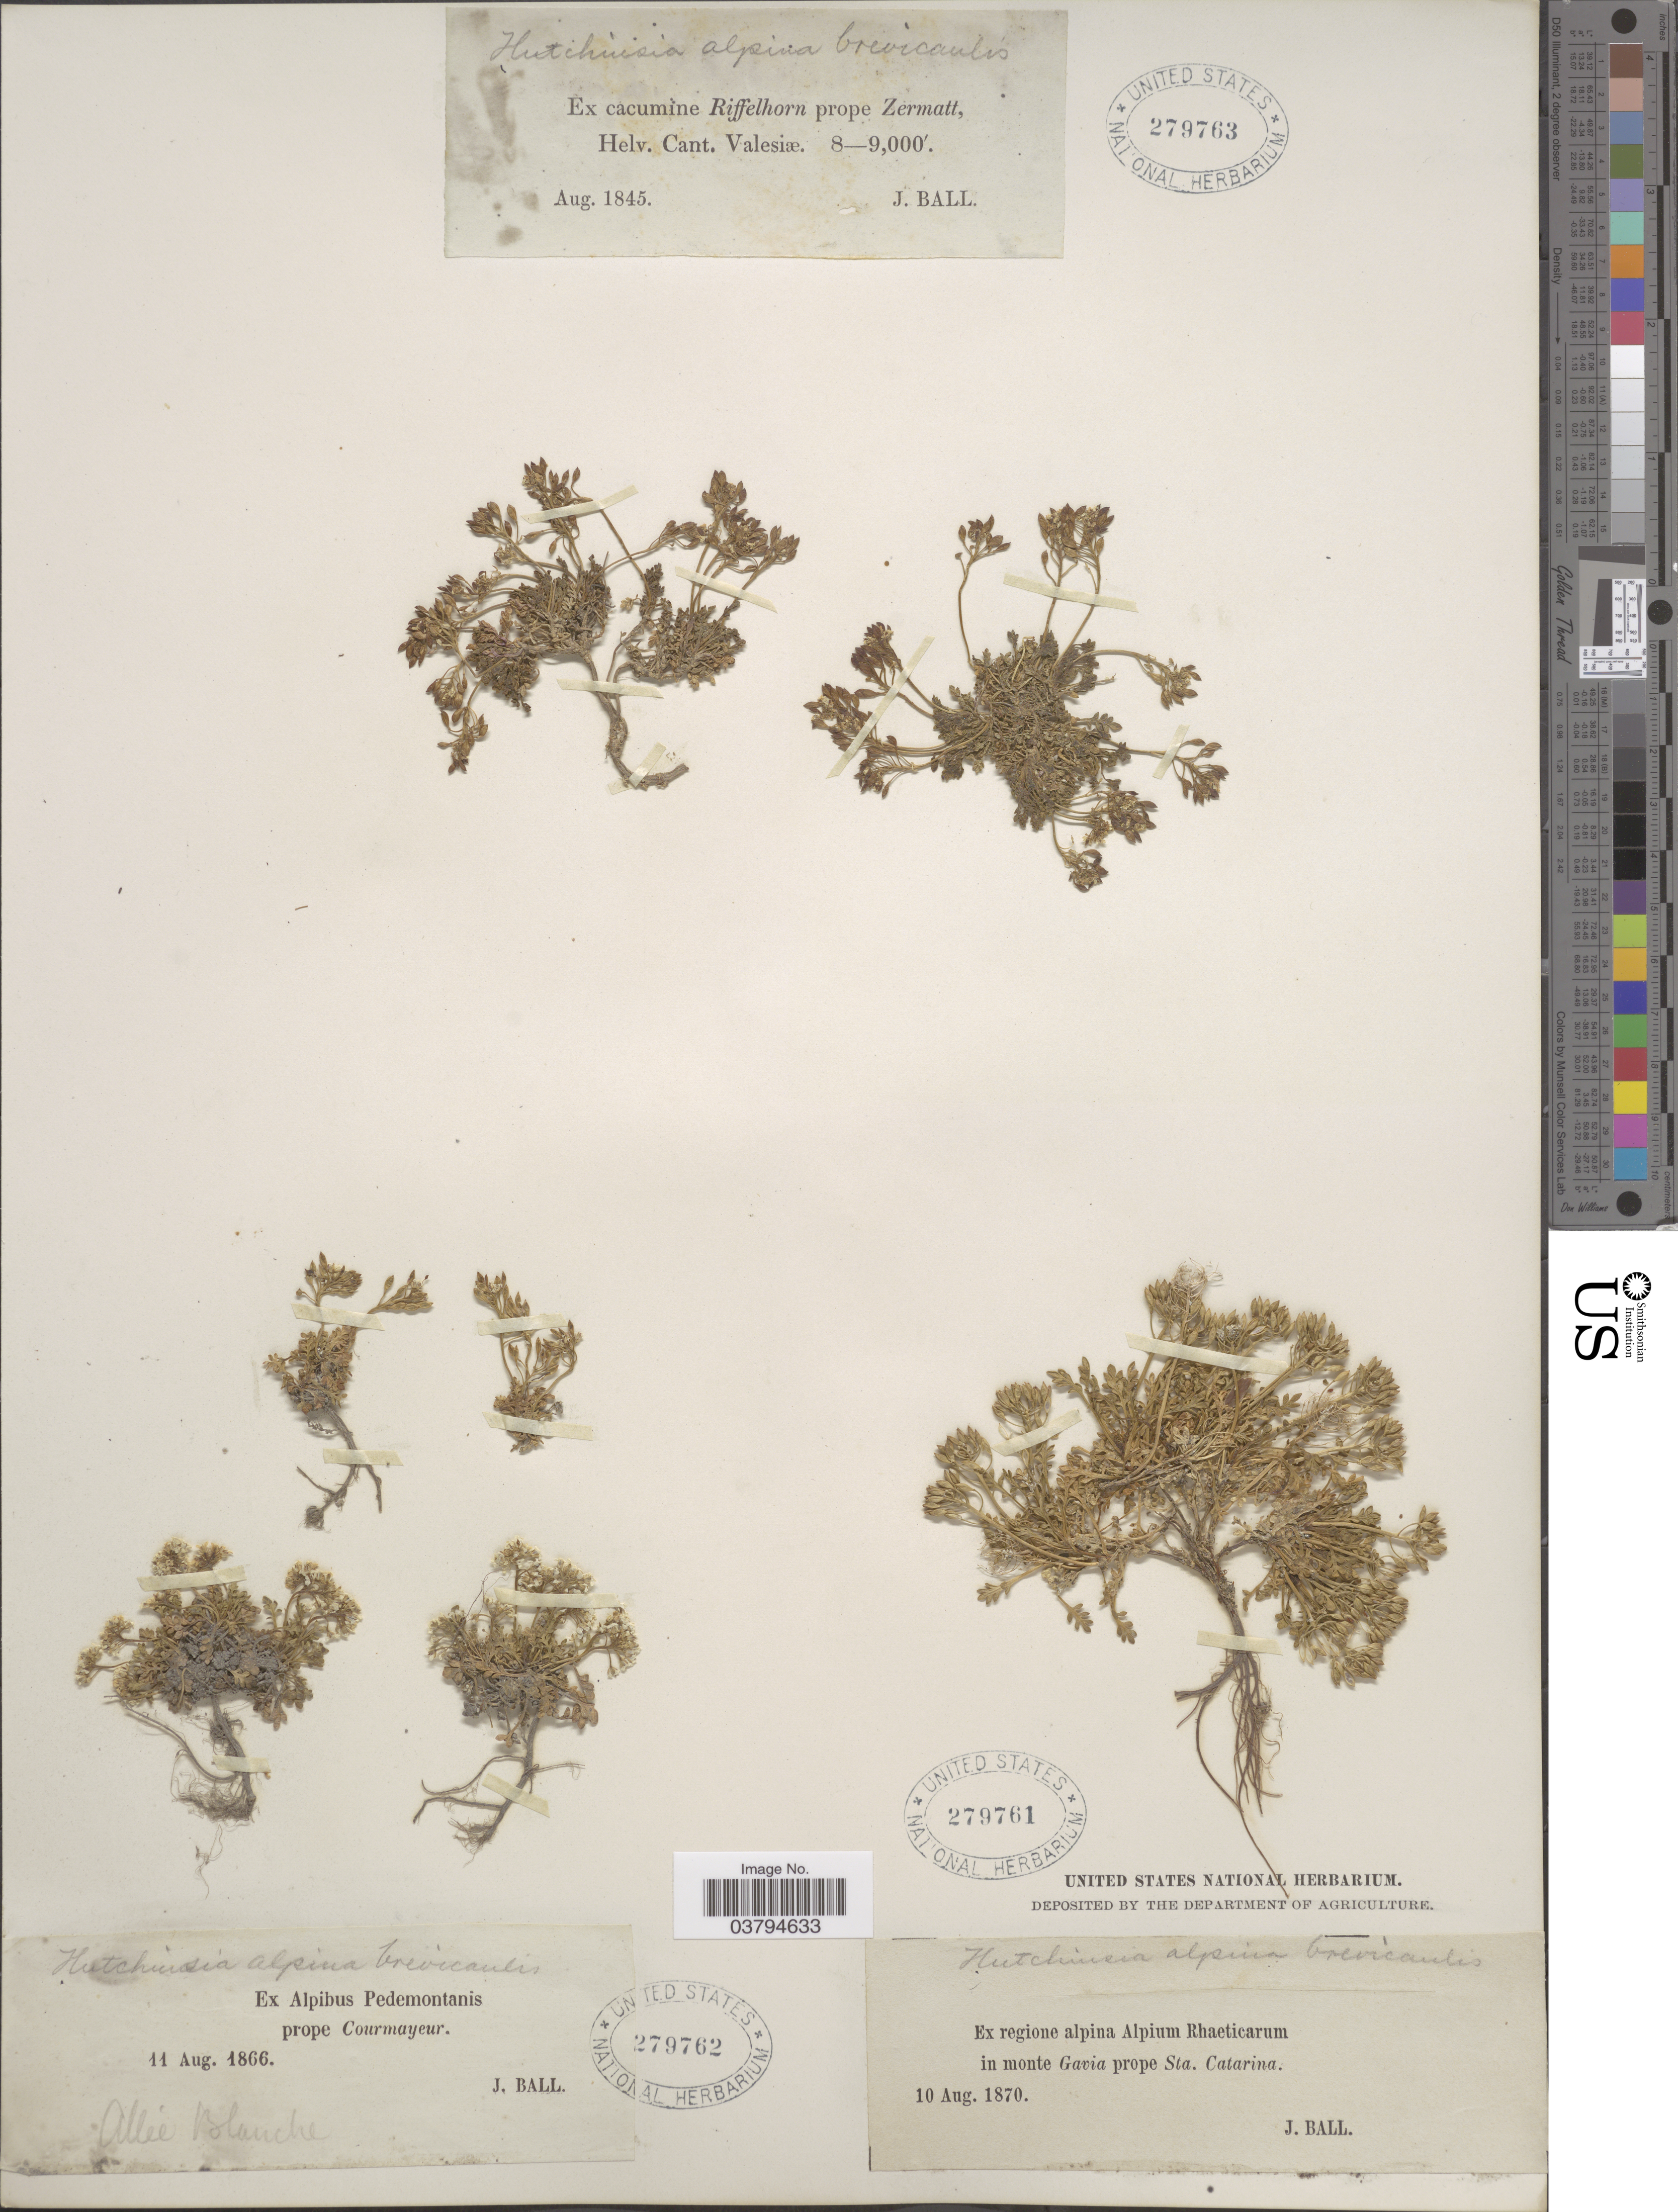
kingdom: Plantae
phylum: Tracheophyta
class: Magnoliopsida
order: Brassicales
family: Brassicaceae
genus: Hutchinsia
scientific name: Hutchinsia alpina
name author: W.T. Aiton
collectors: J. Ball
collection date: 1870-08-10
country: Brazil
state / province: Santa Catarina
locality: Ex regione alpina Alpium Rhaeticarum in monte Gavia prope Sta. Catarina.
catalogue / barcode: US 279761-3